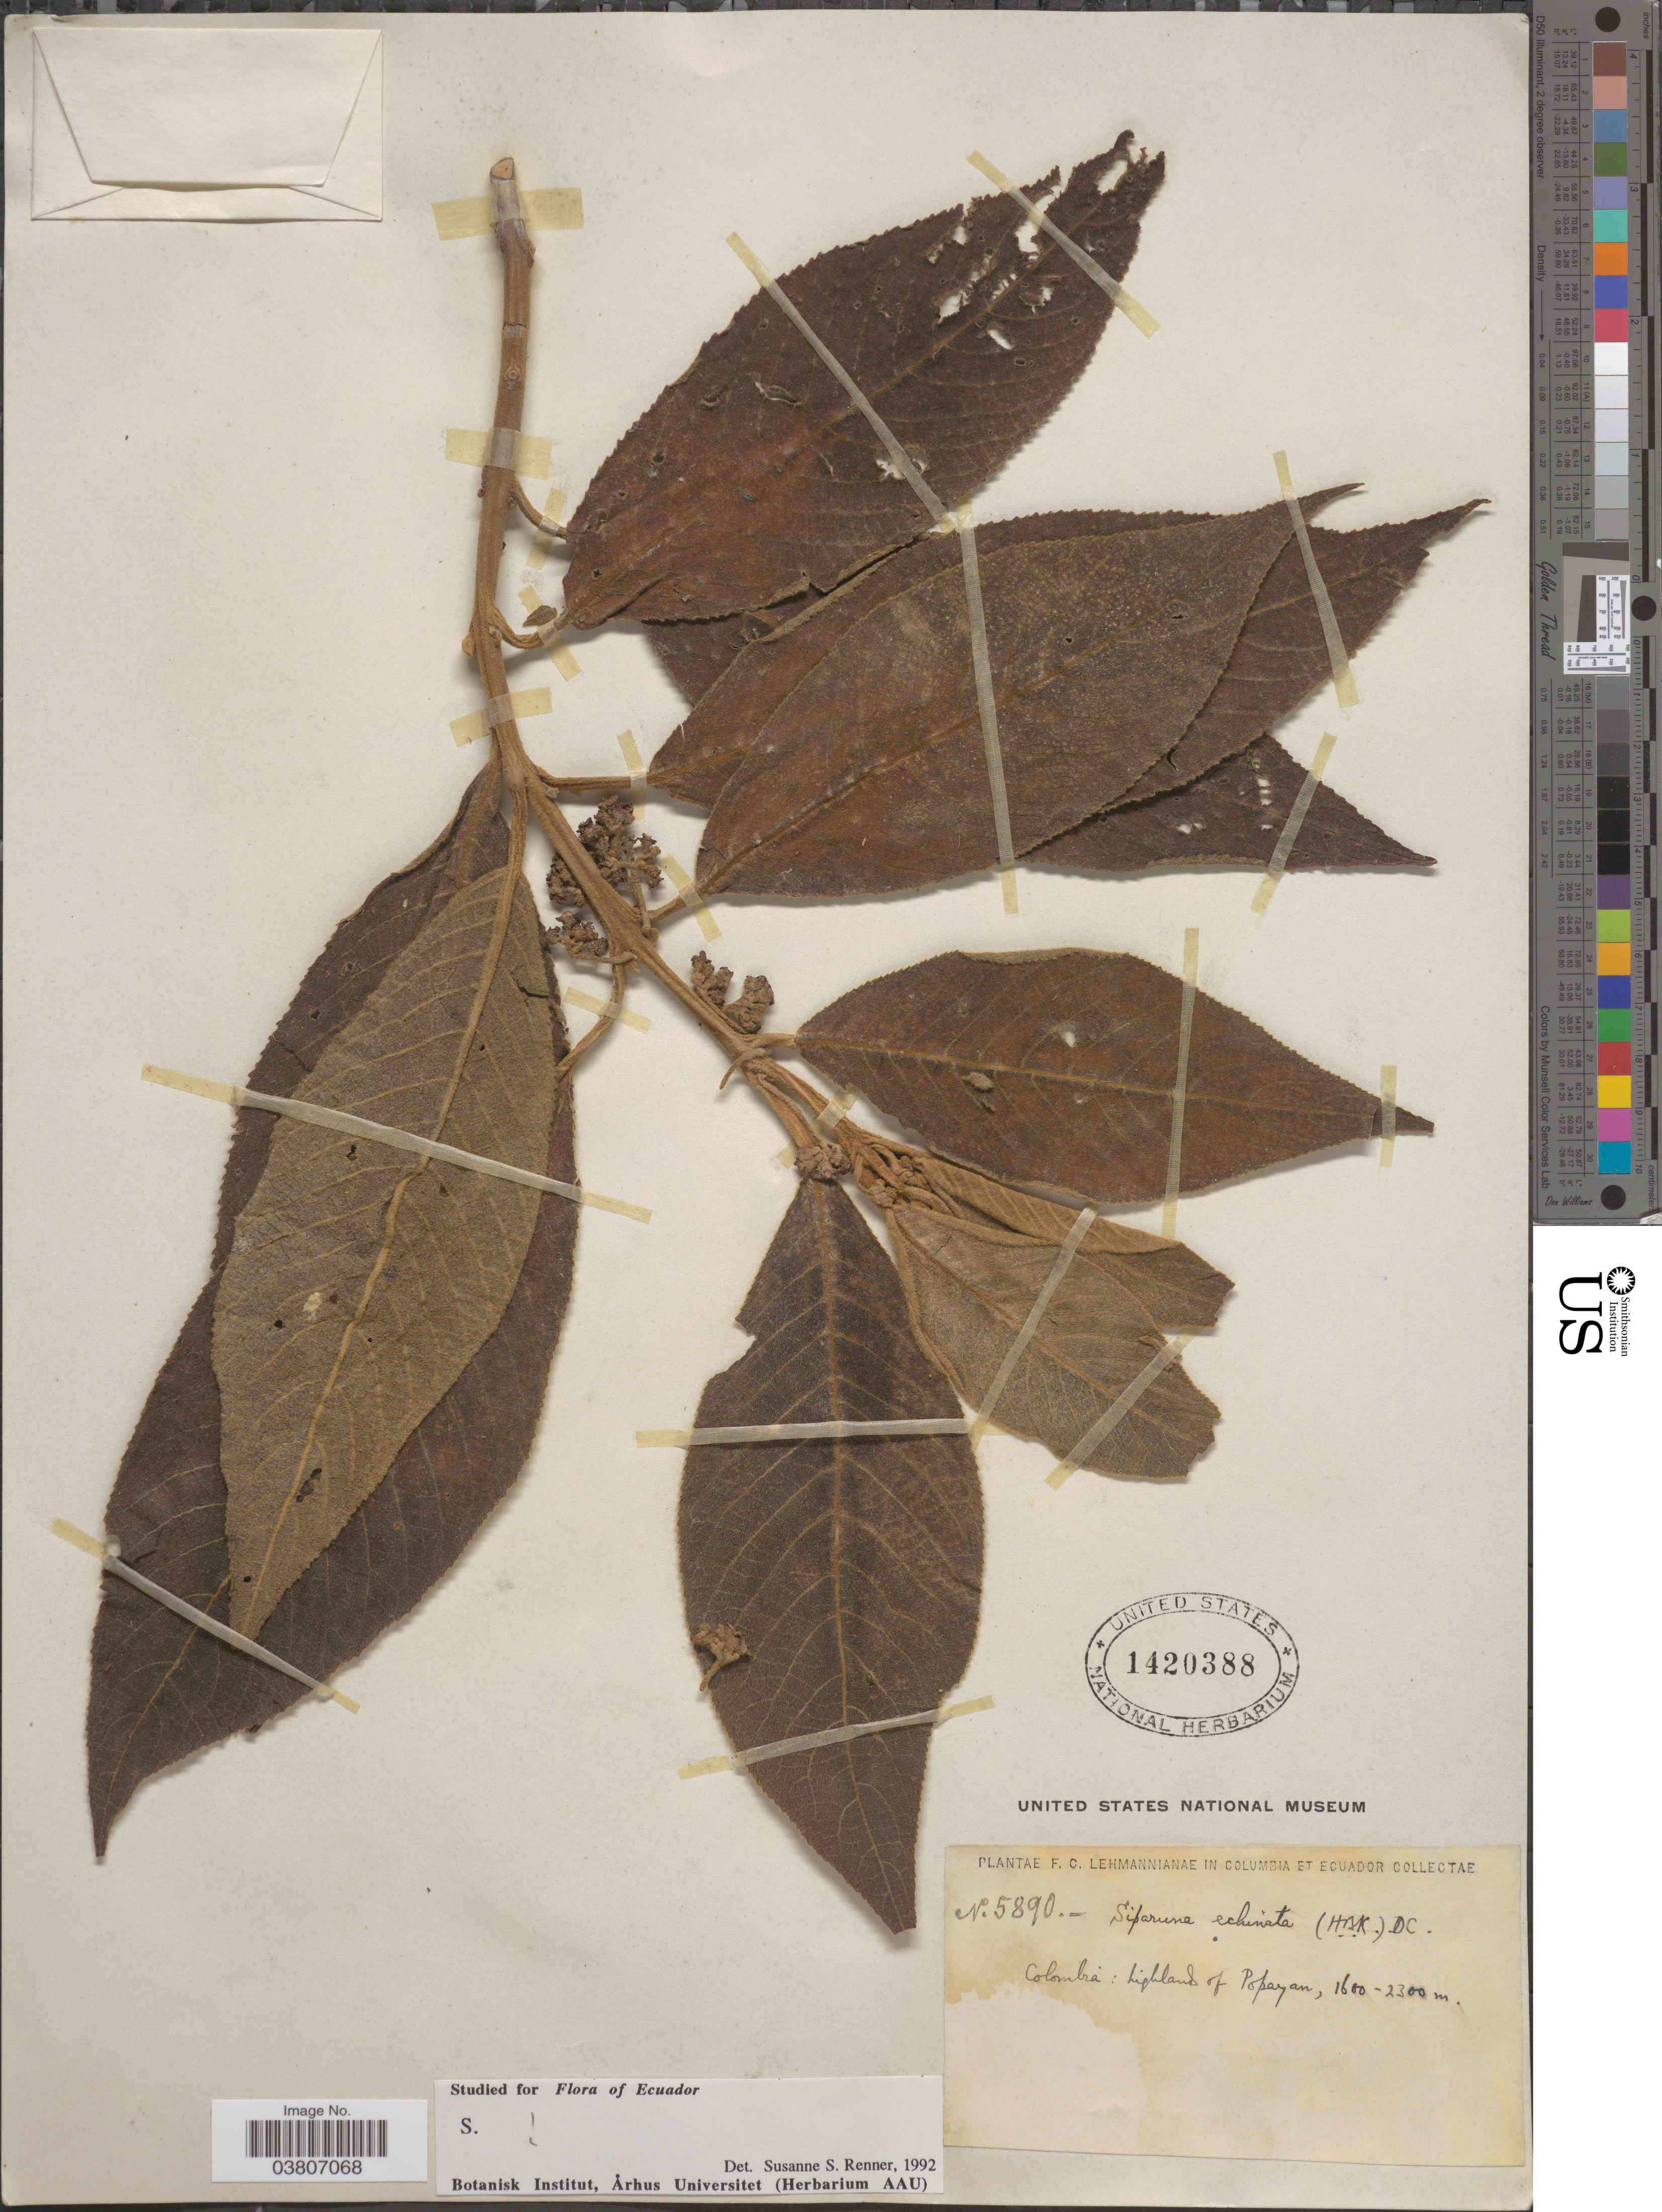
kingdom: Plantae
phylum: Tracheophyta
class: Magnoliopsida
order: Laurales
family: Siparunaceae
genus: Siparuna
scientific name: Siparuna echinata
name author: (Kunth) A. DC.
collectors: F. C. Lehmann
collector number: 5890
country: Colombia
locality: Highlands of Popayan.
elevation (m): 1600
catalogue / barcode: US 1420388